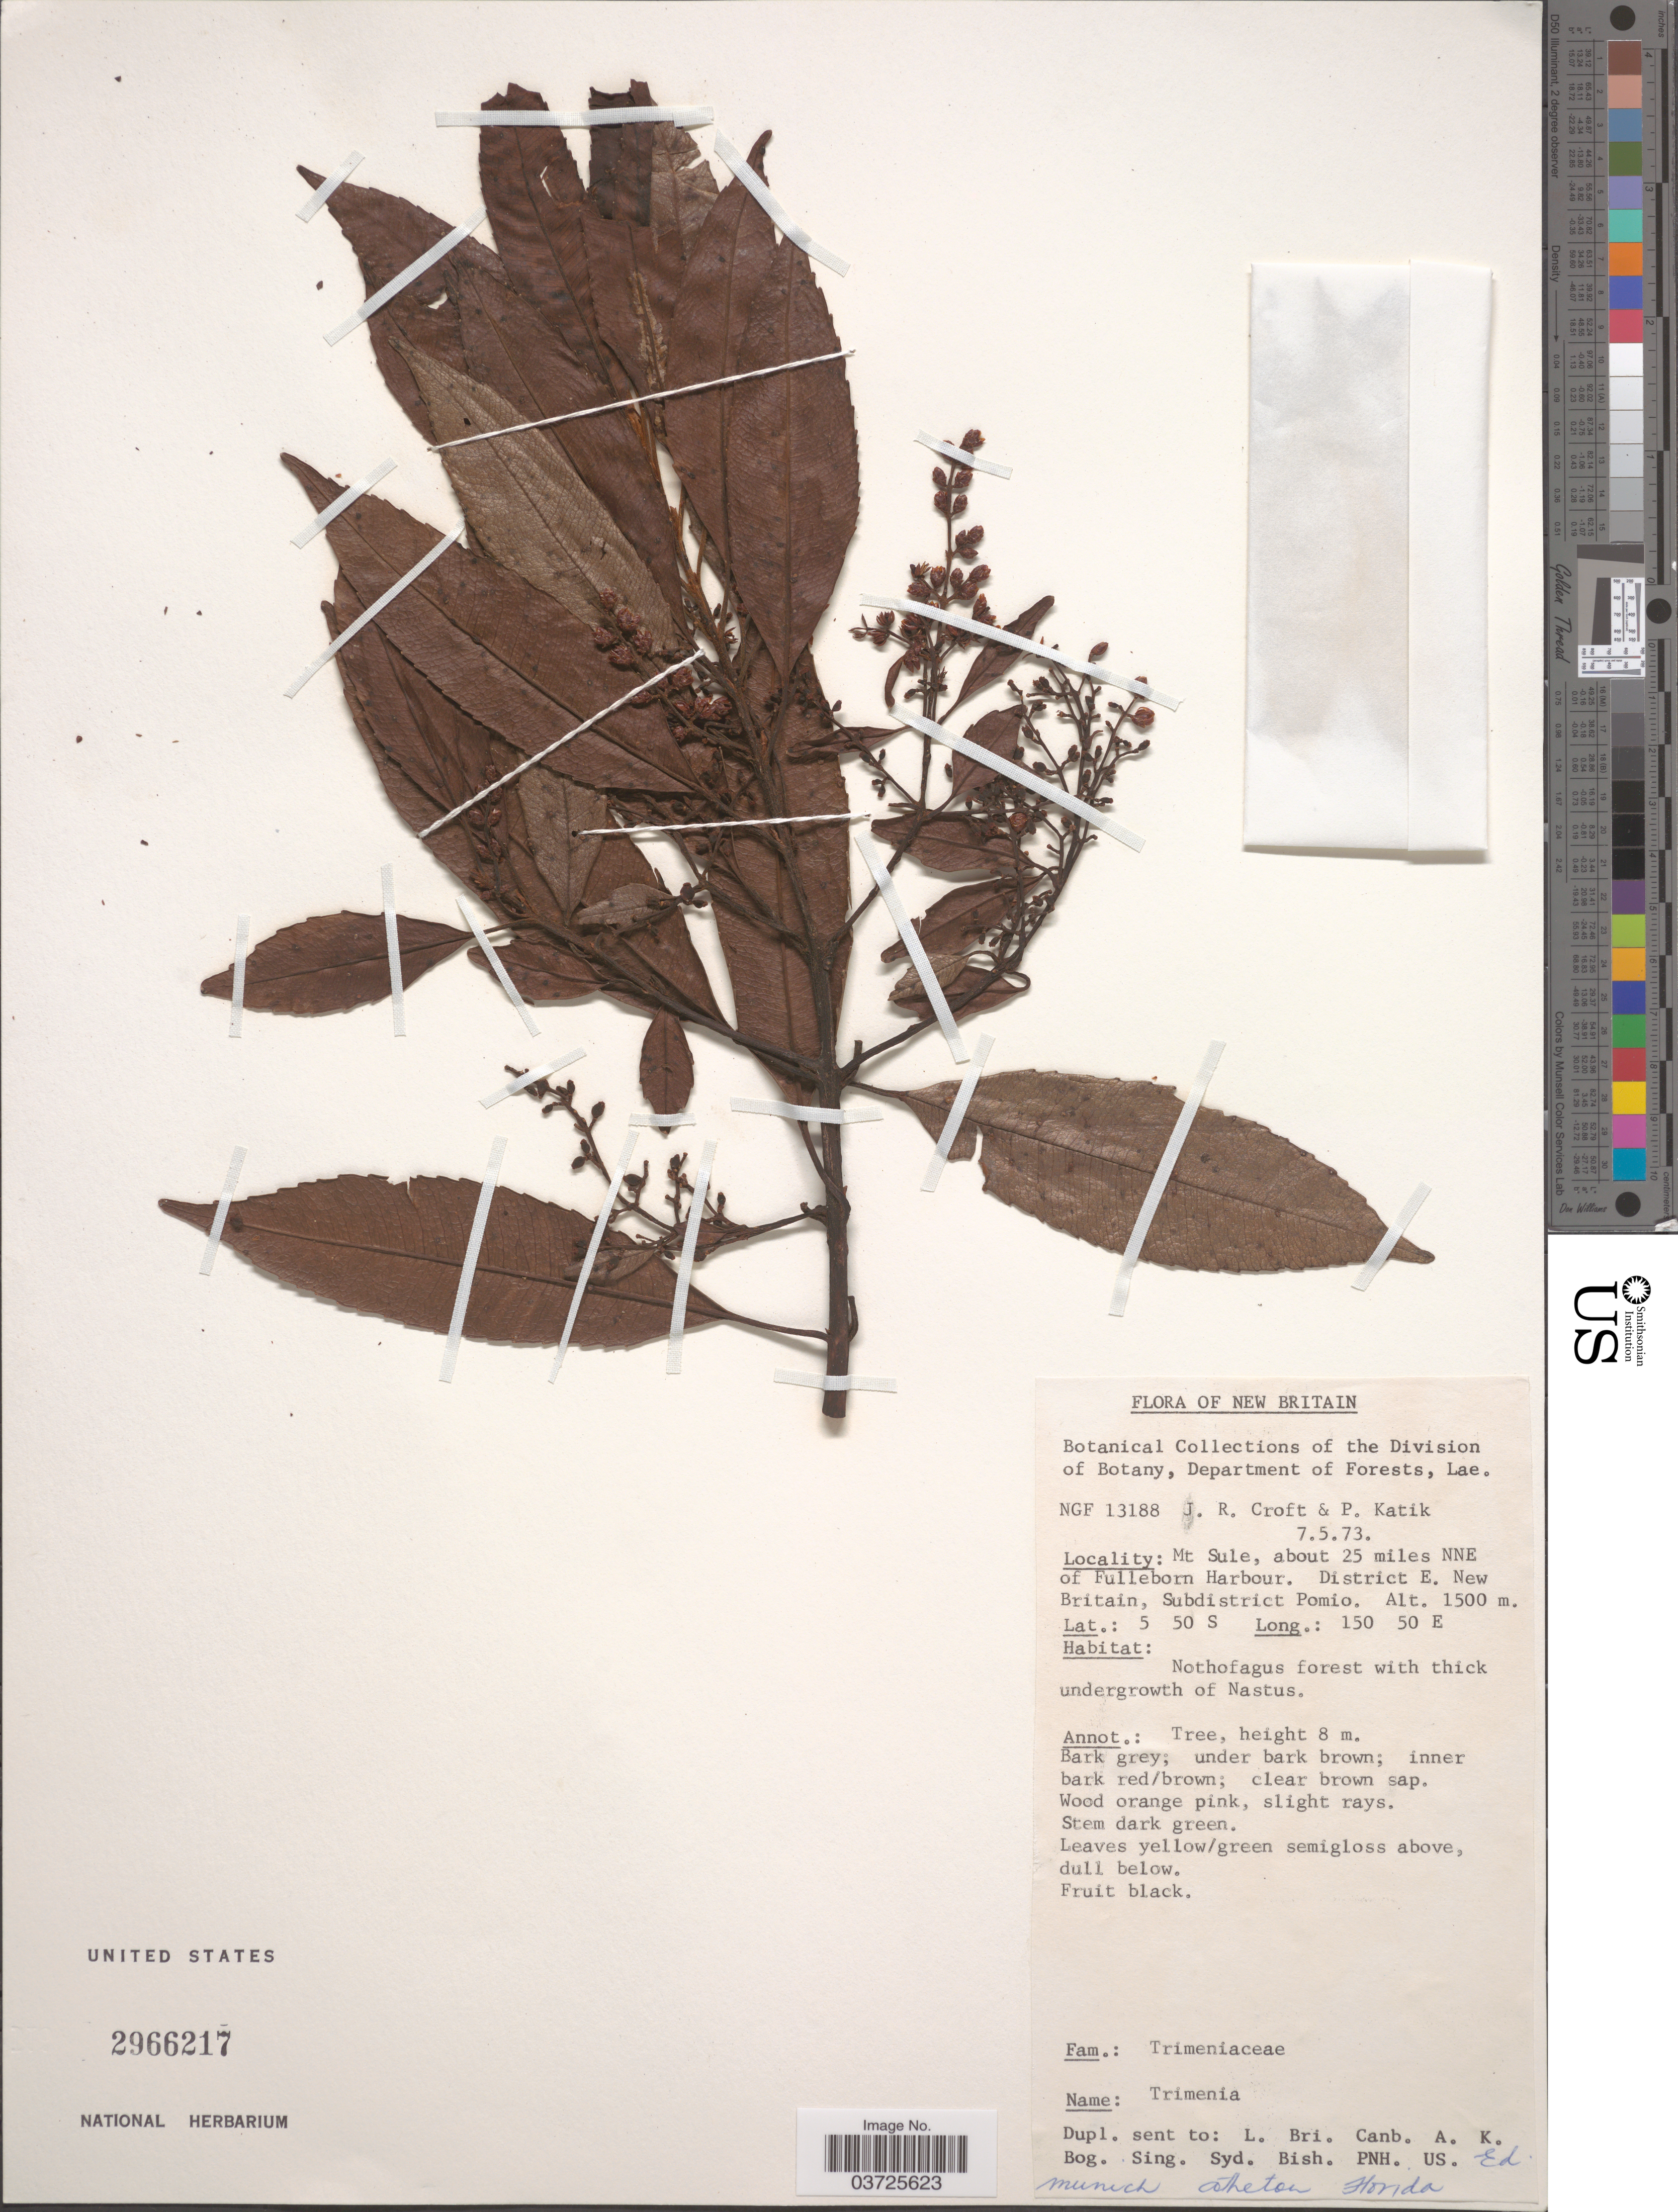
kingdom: Plantae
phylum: Tracheophyta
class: Magnoliopsida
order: Austrobaileyales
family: Trimeniaceae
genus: Trimenia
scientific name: Trimenia sp.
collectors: J. R. Croft & P. Katik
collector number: NGF13188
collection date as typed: Transcribed d/m/y: 7/5/73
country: Papua New Guinea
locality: New Britain. Mt Sule, about 25 miles NNE of Fulleborn Harbour. District E. New Britain, Subdistrict Pomio.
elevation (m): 1500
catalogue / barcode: US 2966217